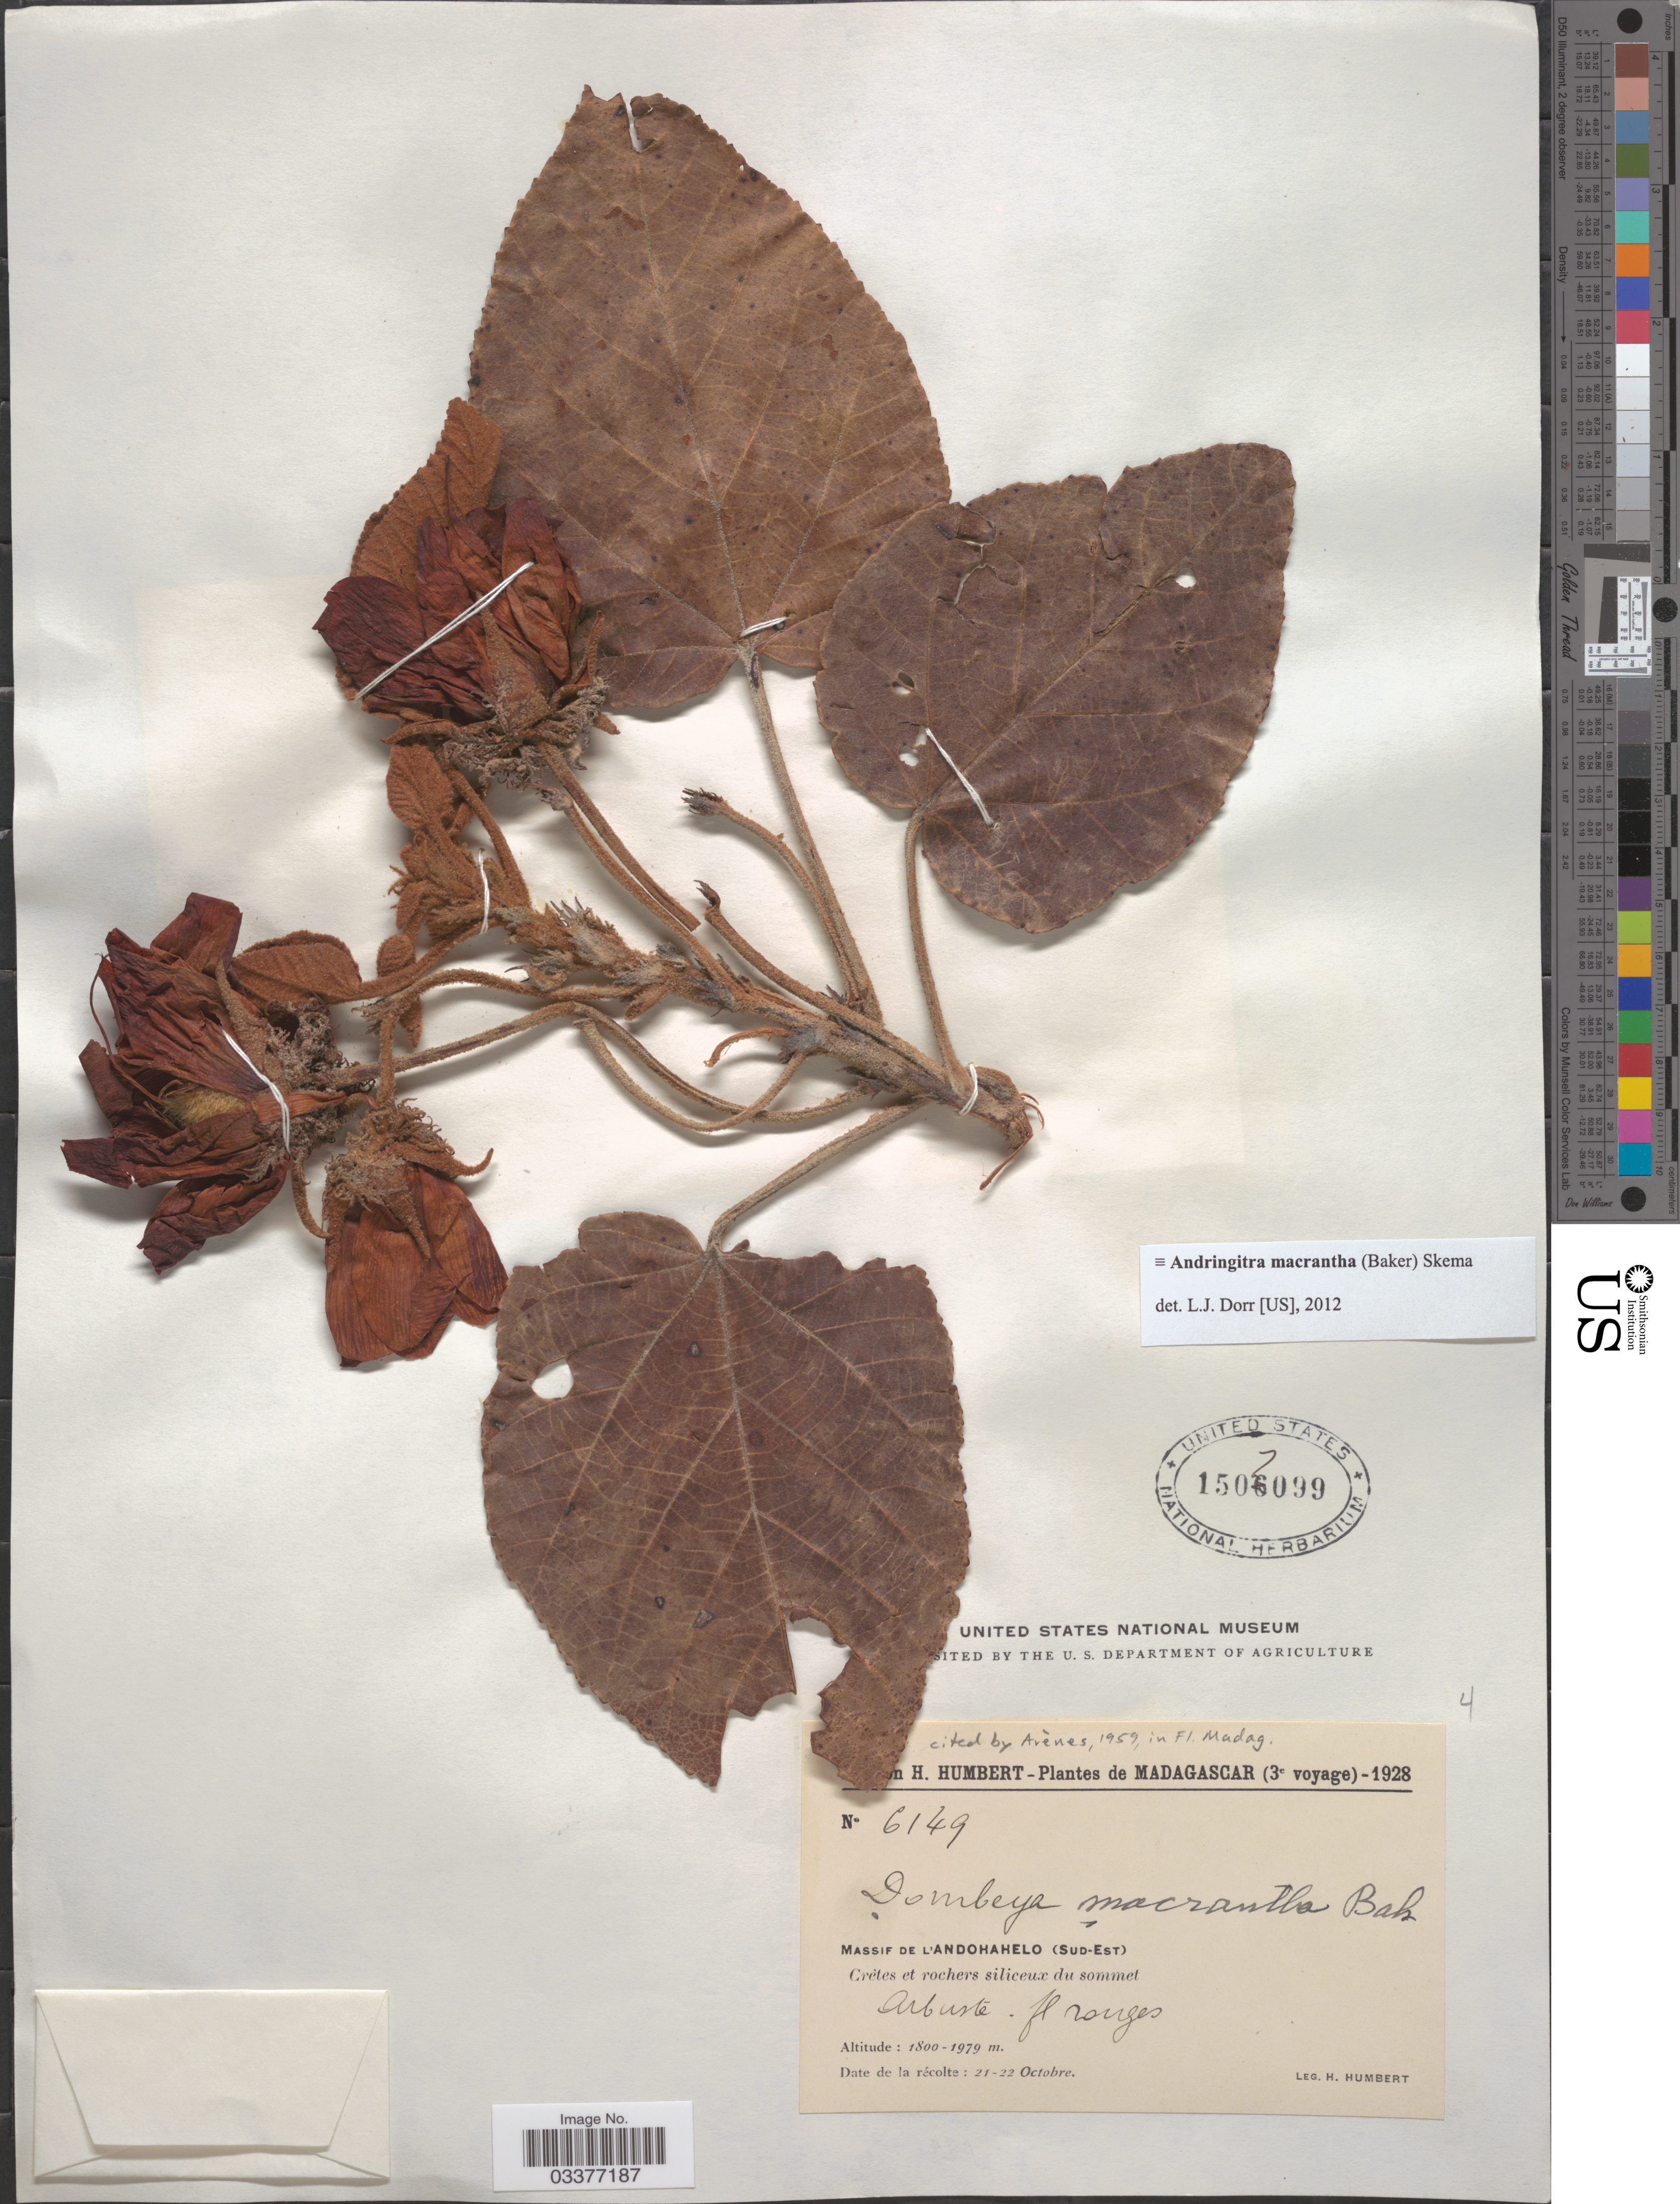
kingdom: Plantae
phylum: Tracheophyta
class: Magnoliopsida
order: Malvales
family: Malvaceae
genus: Andringitra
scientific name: Andringitra macrantha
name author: (Baker) Skema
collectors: H. Humbert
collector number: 6149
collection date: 1928-10-21/1928-10-22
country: Madagascar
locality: Massif de l'Andohahelo (Sud-Est).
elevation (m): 1800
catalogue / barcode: US 1507099